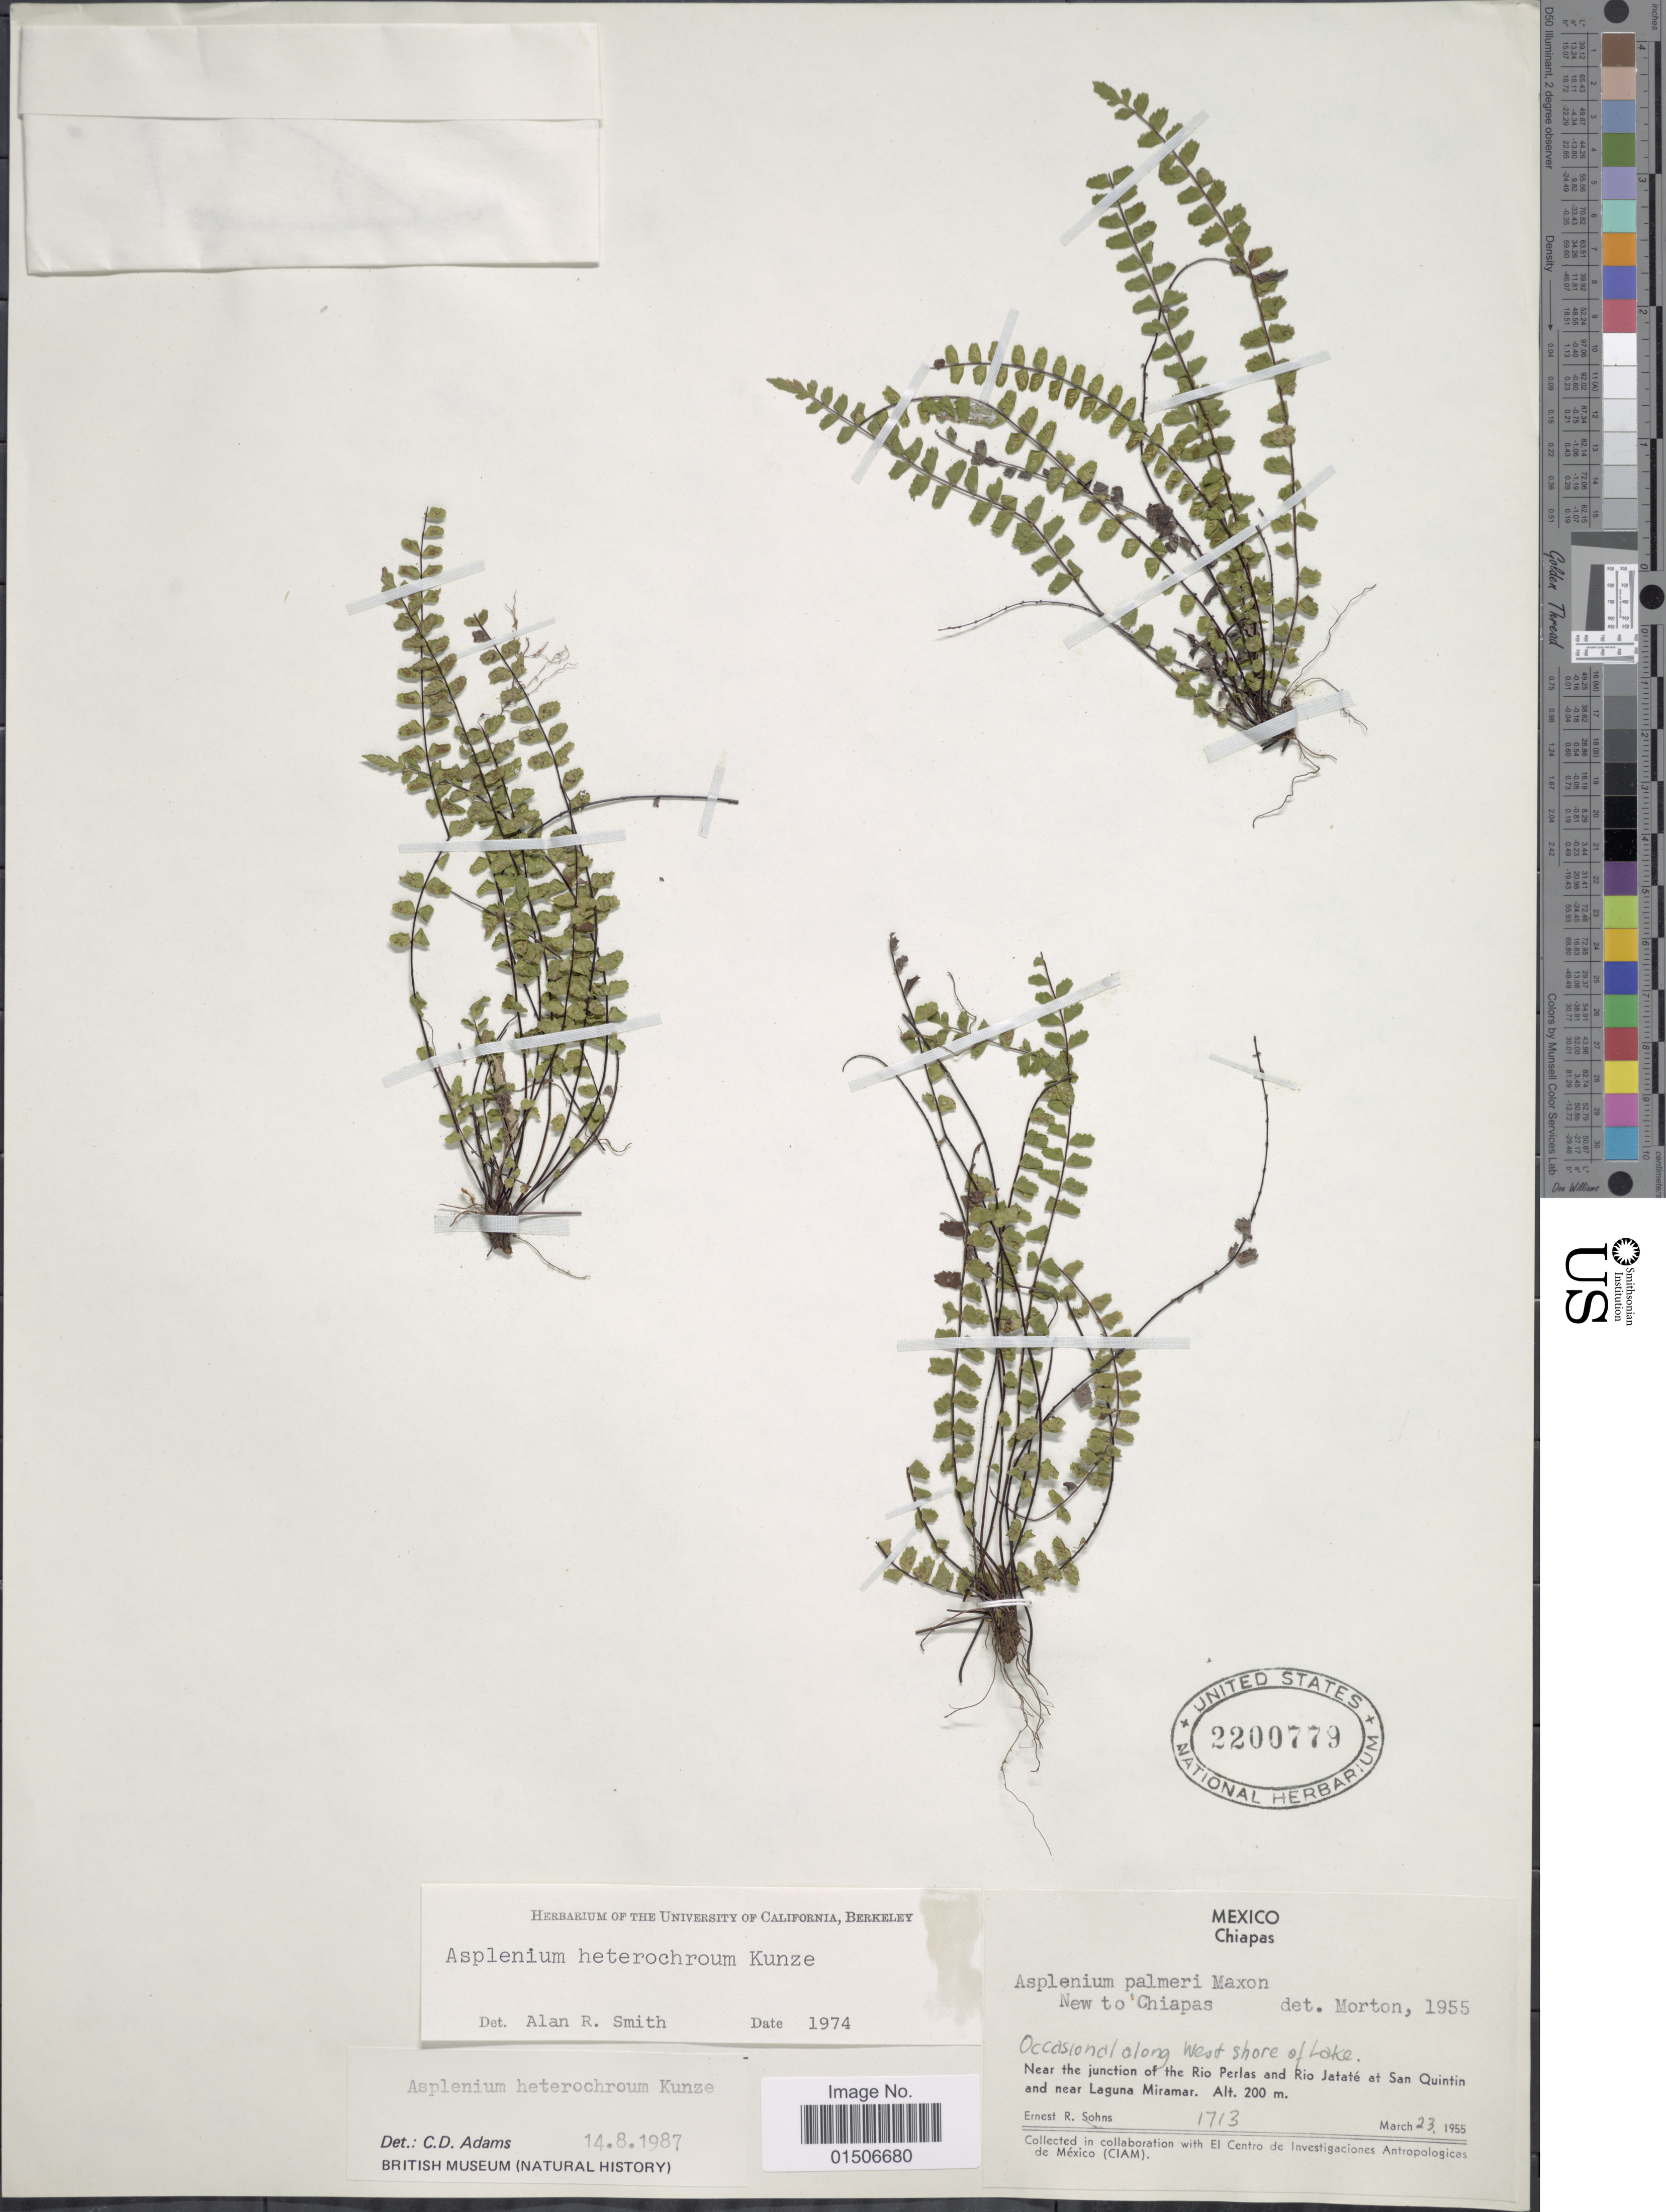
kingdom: Plantae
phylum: Tracheophyta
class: Polypodiopsida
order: Polypodiales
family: Aspleniaceae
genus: Asplenium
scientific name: Asplenium heterochroum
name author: Kunze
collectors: E. R. Sohns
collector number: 1713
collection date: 1955-03-23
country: Mexico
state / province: Chiapas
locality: Occasional along west shore of Lake, Near the junction of the Rio Perlas and Rio Jataté at San Quintin and near Laguna Miramar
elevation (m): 200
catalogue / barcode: US 2200779